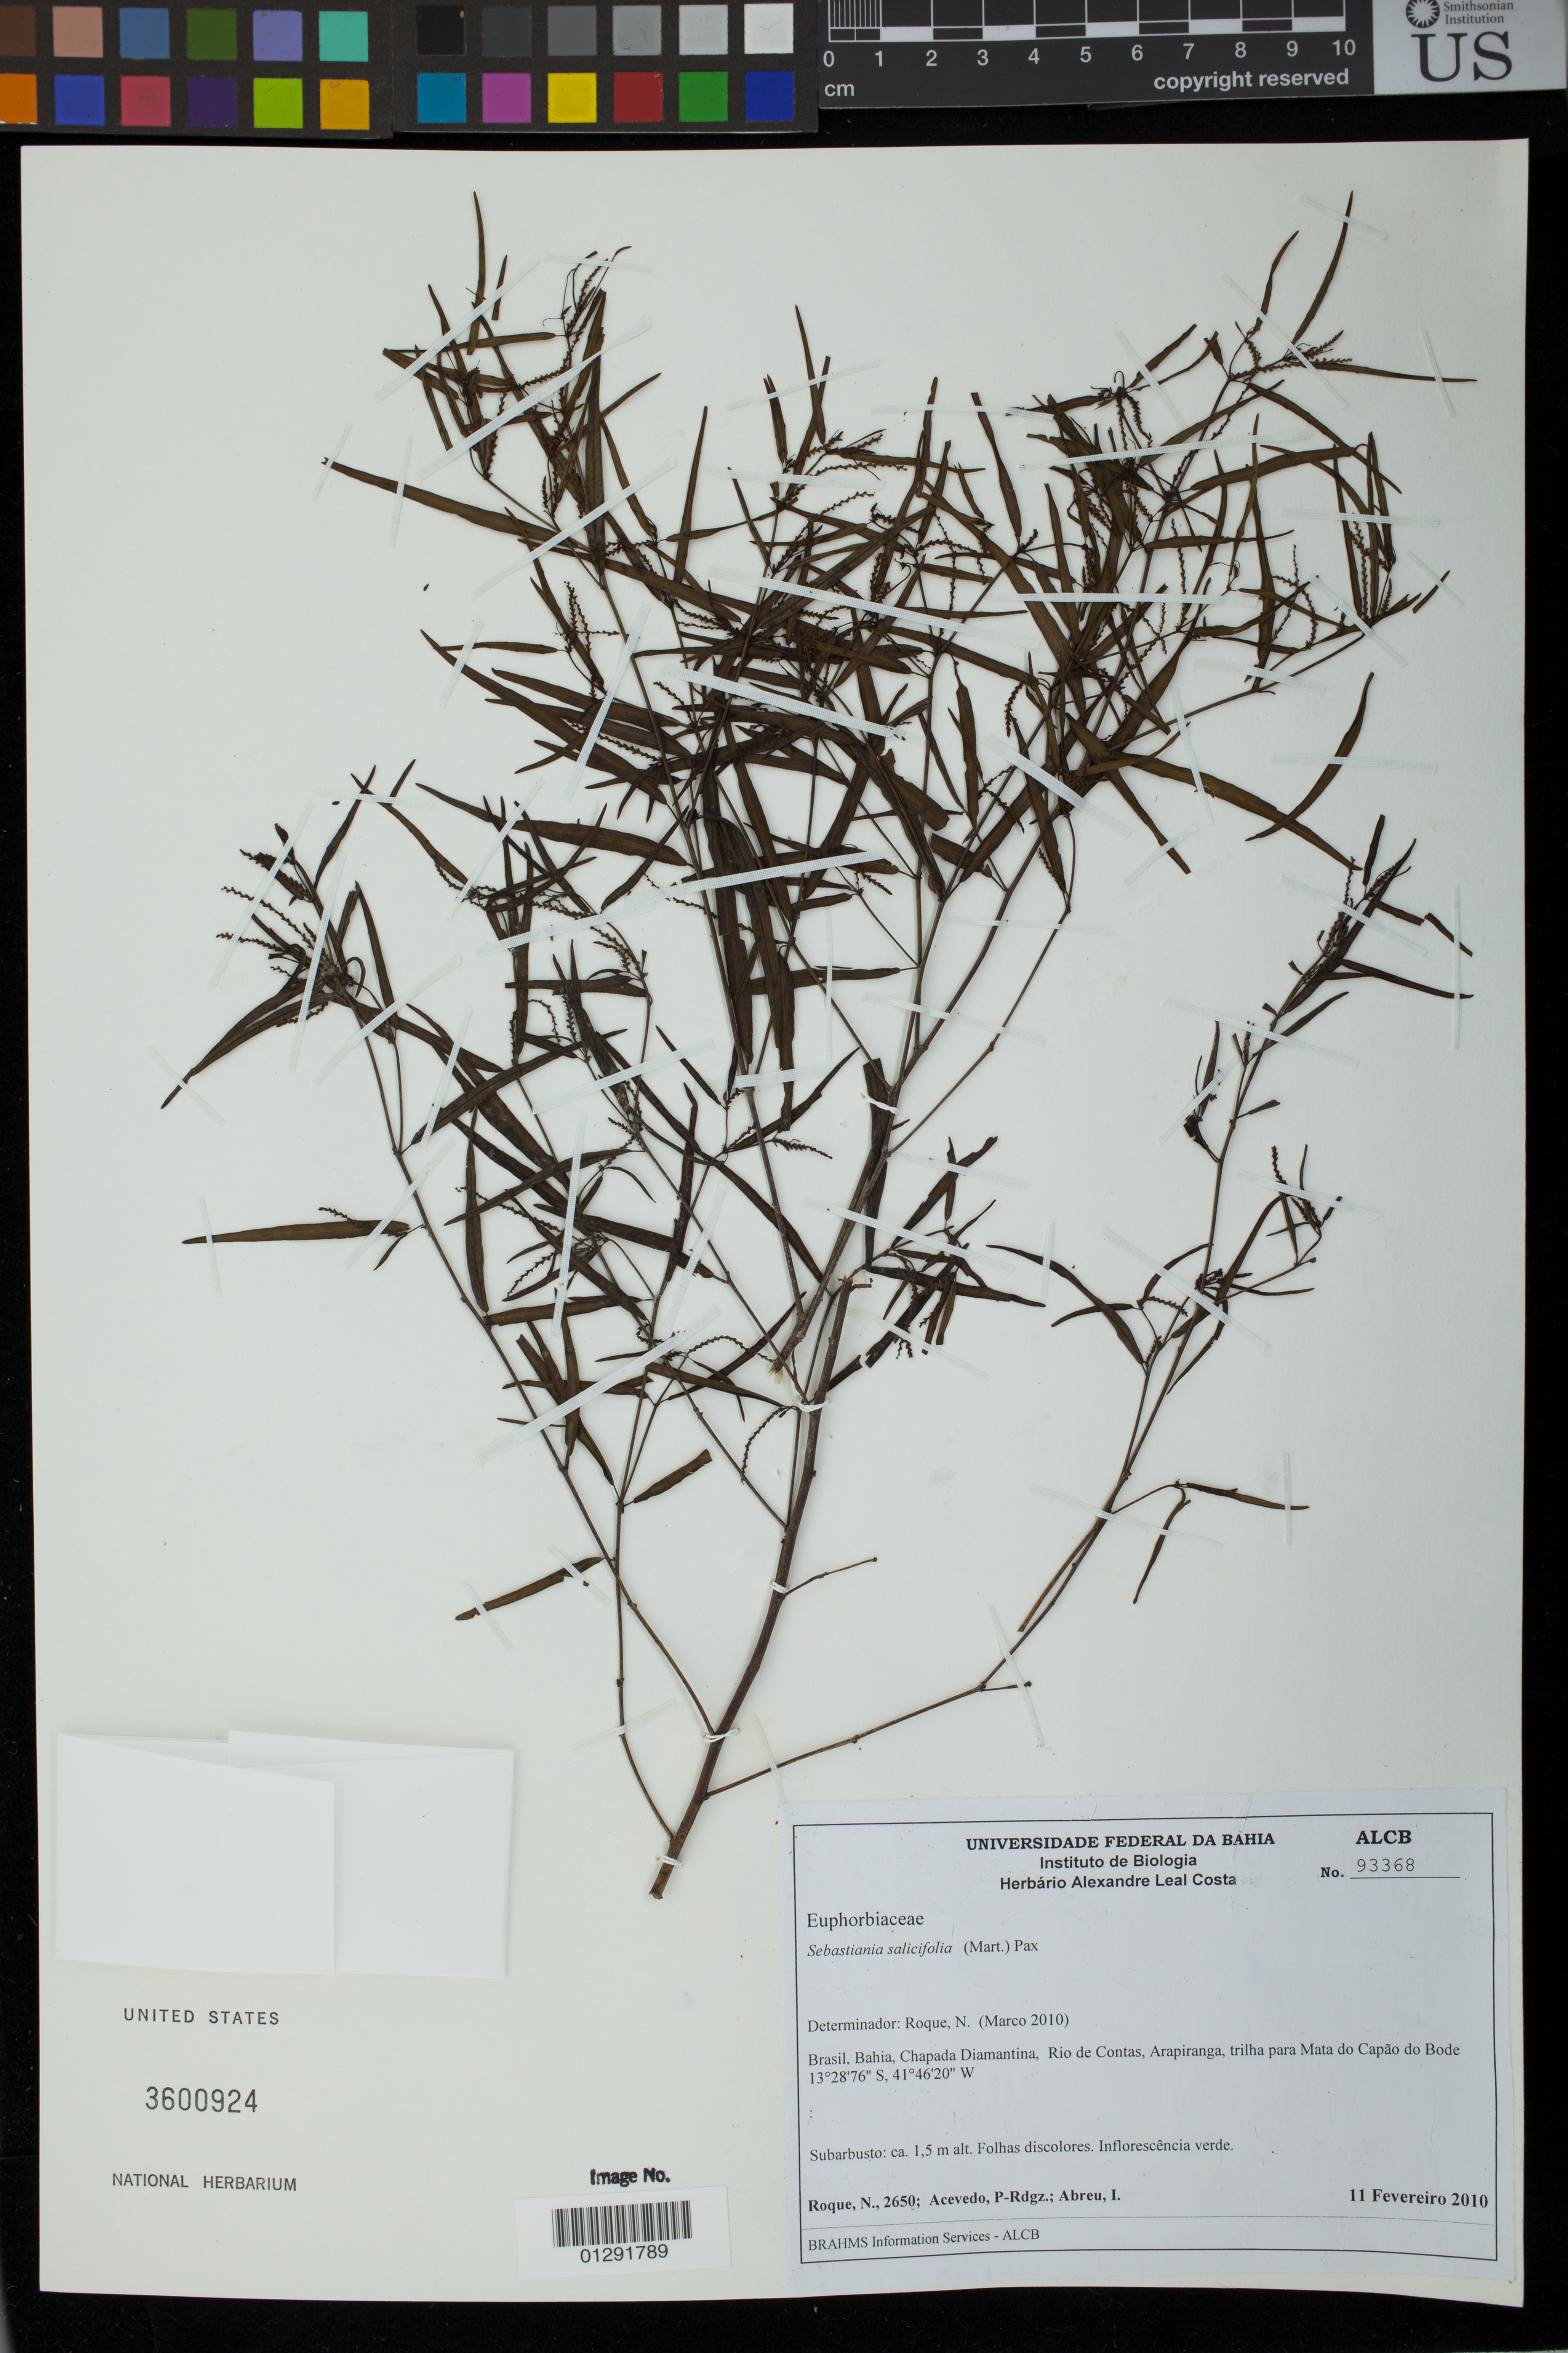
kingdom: Plantae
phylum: Tracheophyta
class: Magnoliopsida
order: Malpighiales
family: Euphorbiaceae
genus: Sebastiania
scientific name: Sebastiania salicifolia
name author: (Mart.) Pax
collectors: N. Roque, P. Acevedo-Rodr. & I. S. Abreu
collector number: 2650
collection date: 2010-02-11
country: Brazil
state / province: Bahia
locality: Chapada Diamantina, Rio de contas, Arapiranga, trilha para Mata do Capao do Bode.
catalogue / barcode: US 3600924